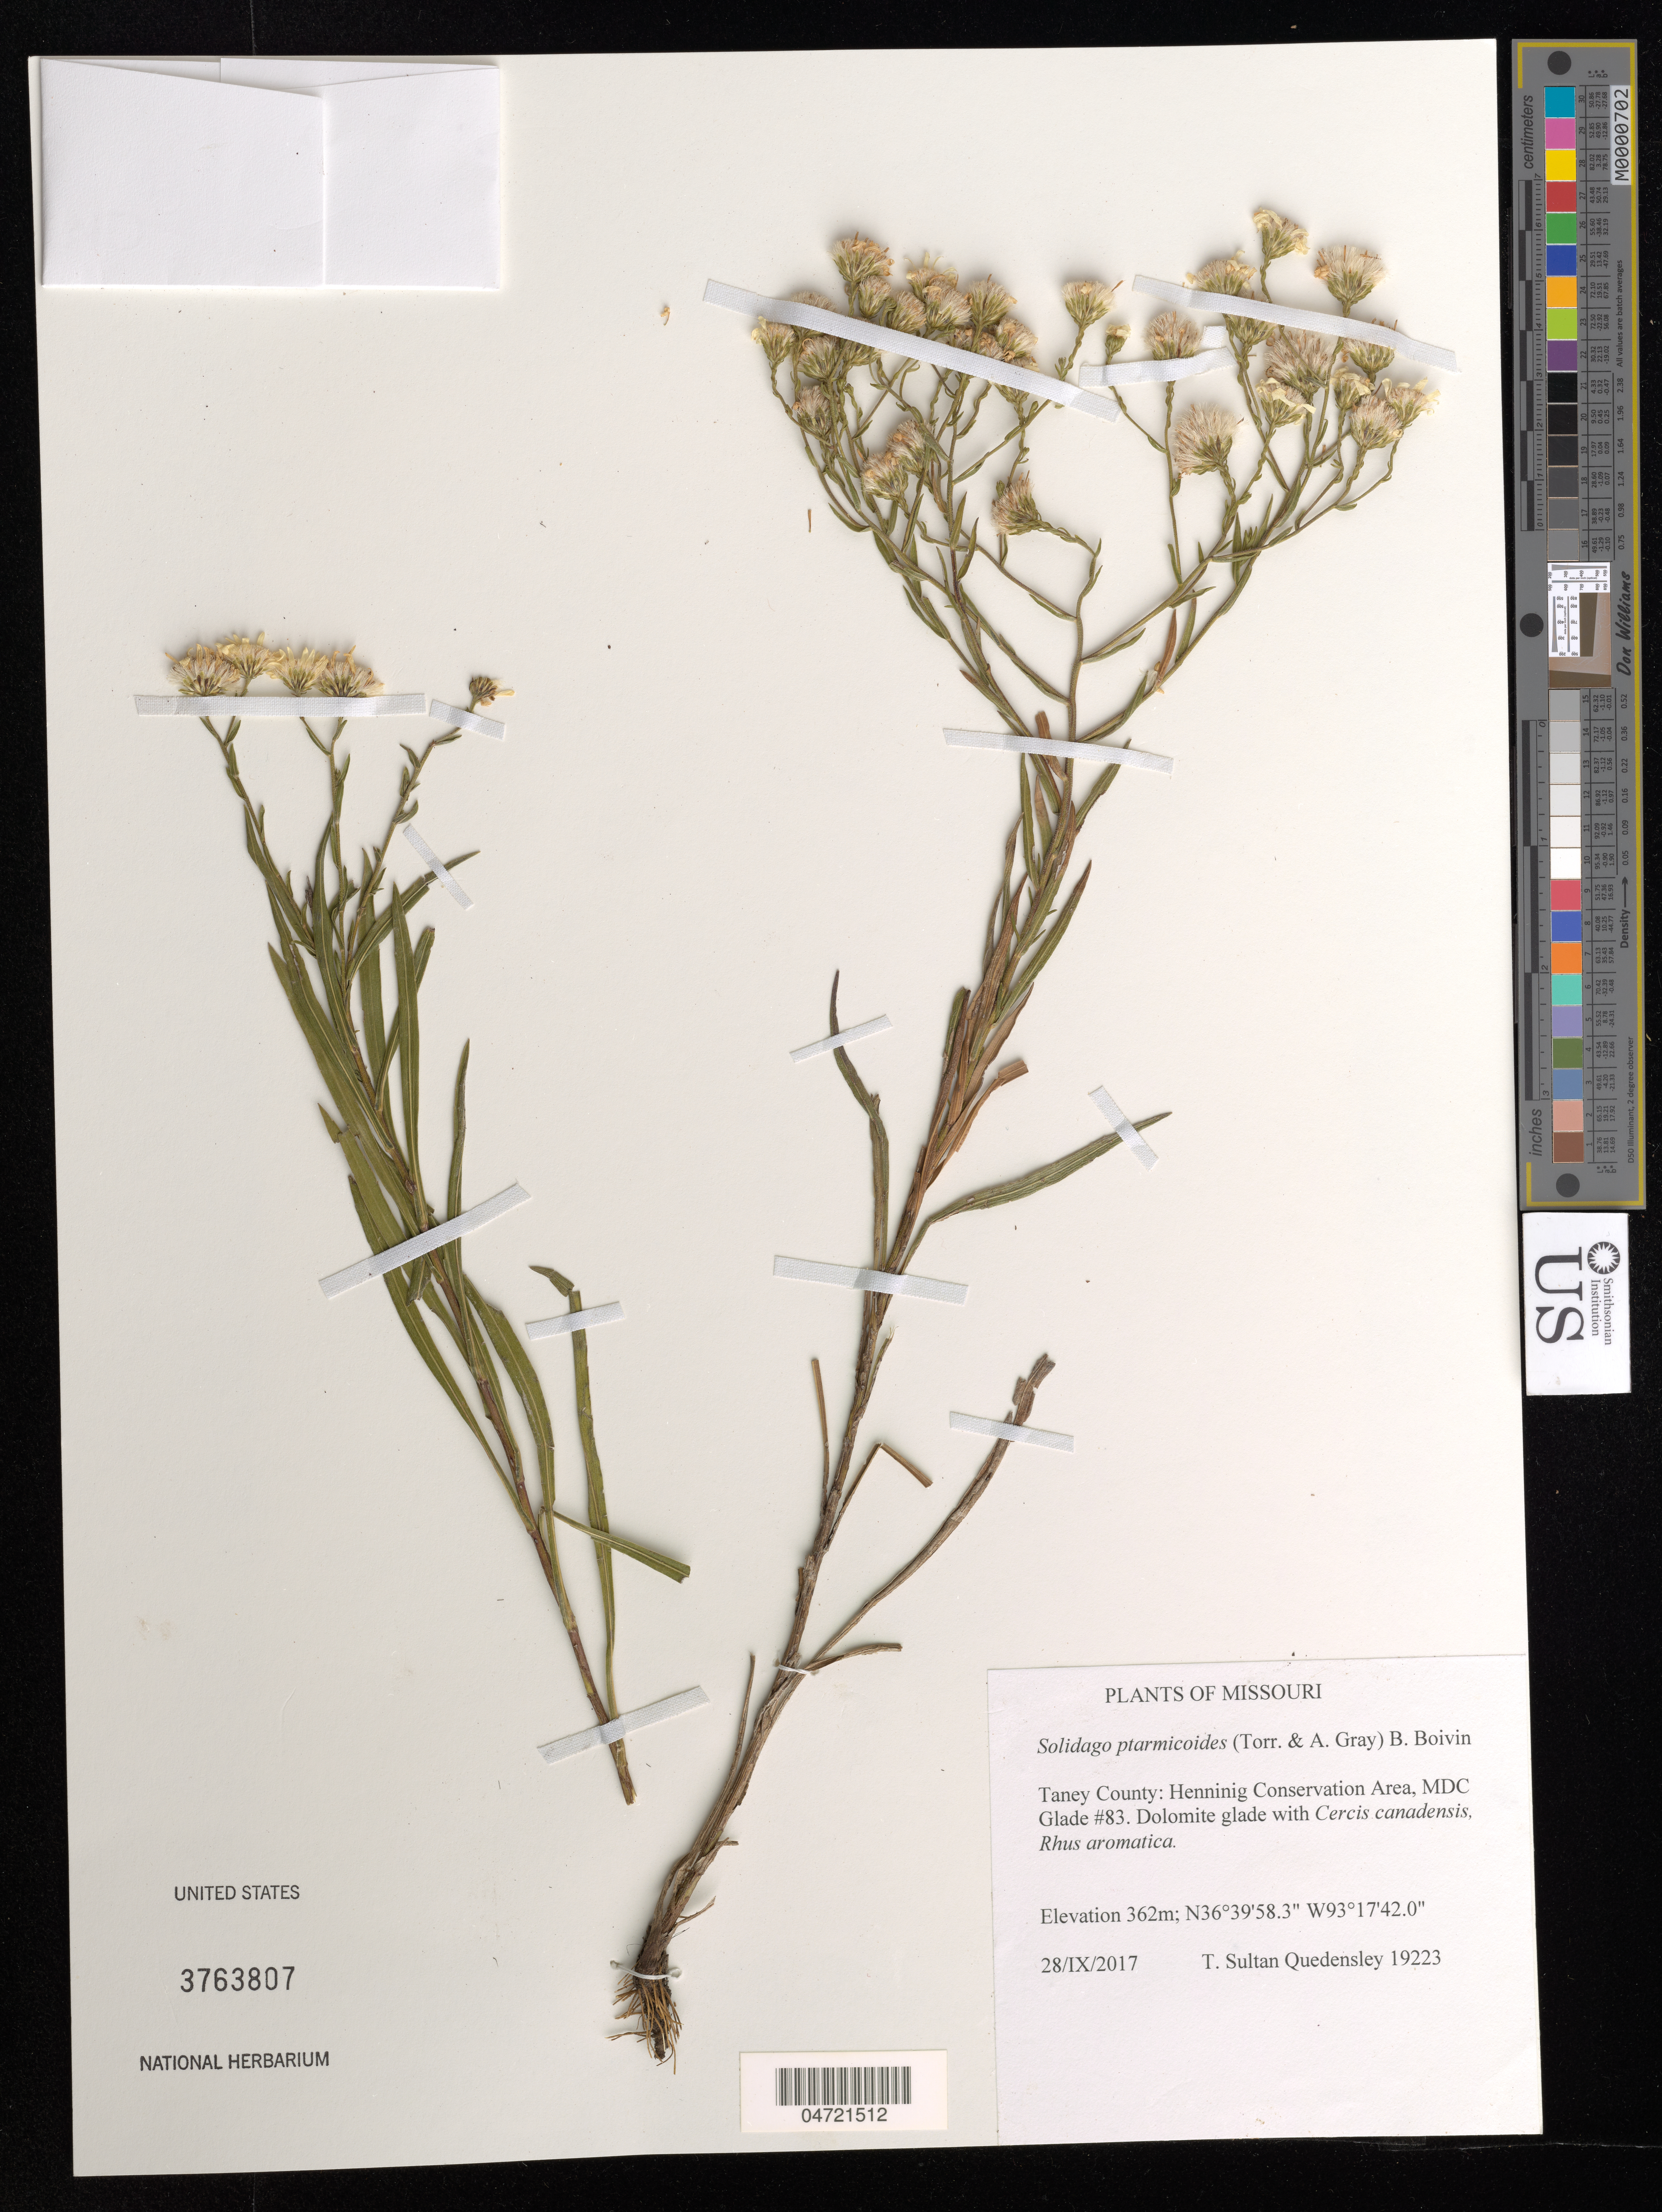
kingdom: Plantae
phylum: Tracheophyta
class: Magnoliopsida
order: Asterales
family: Asteraceae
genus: Solidago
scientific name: Solidago ptarmicoides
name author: (Torr. & A. Gray) B. Boivin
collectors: T. S. Quedensley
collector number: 19223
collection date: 2017-09-28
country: United States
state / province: Missouri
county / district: Taney County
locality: Henninig Conservation Area, MDC Glade #83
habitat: Dolomite glade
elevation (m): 362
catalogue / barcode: US 3763807